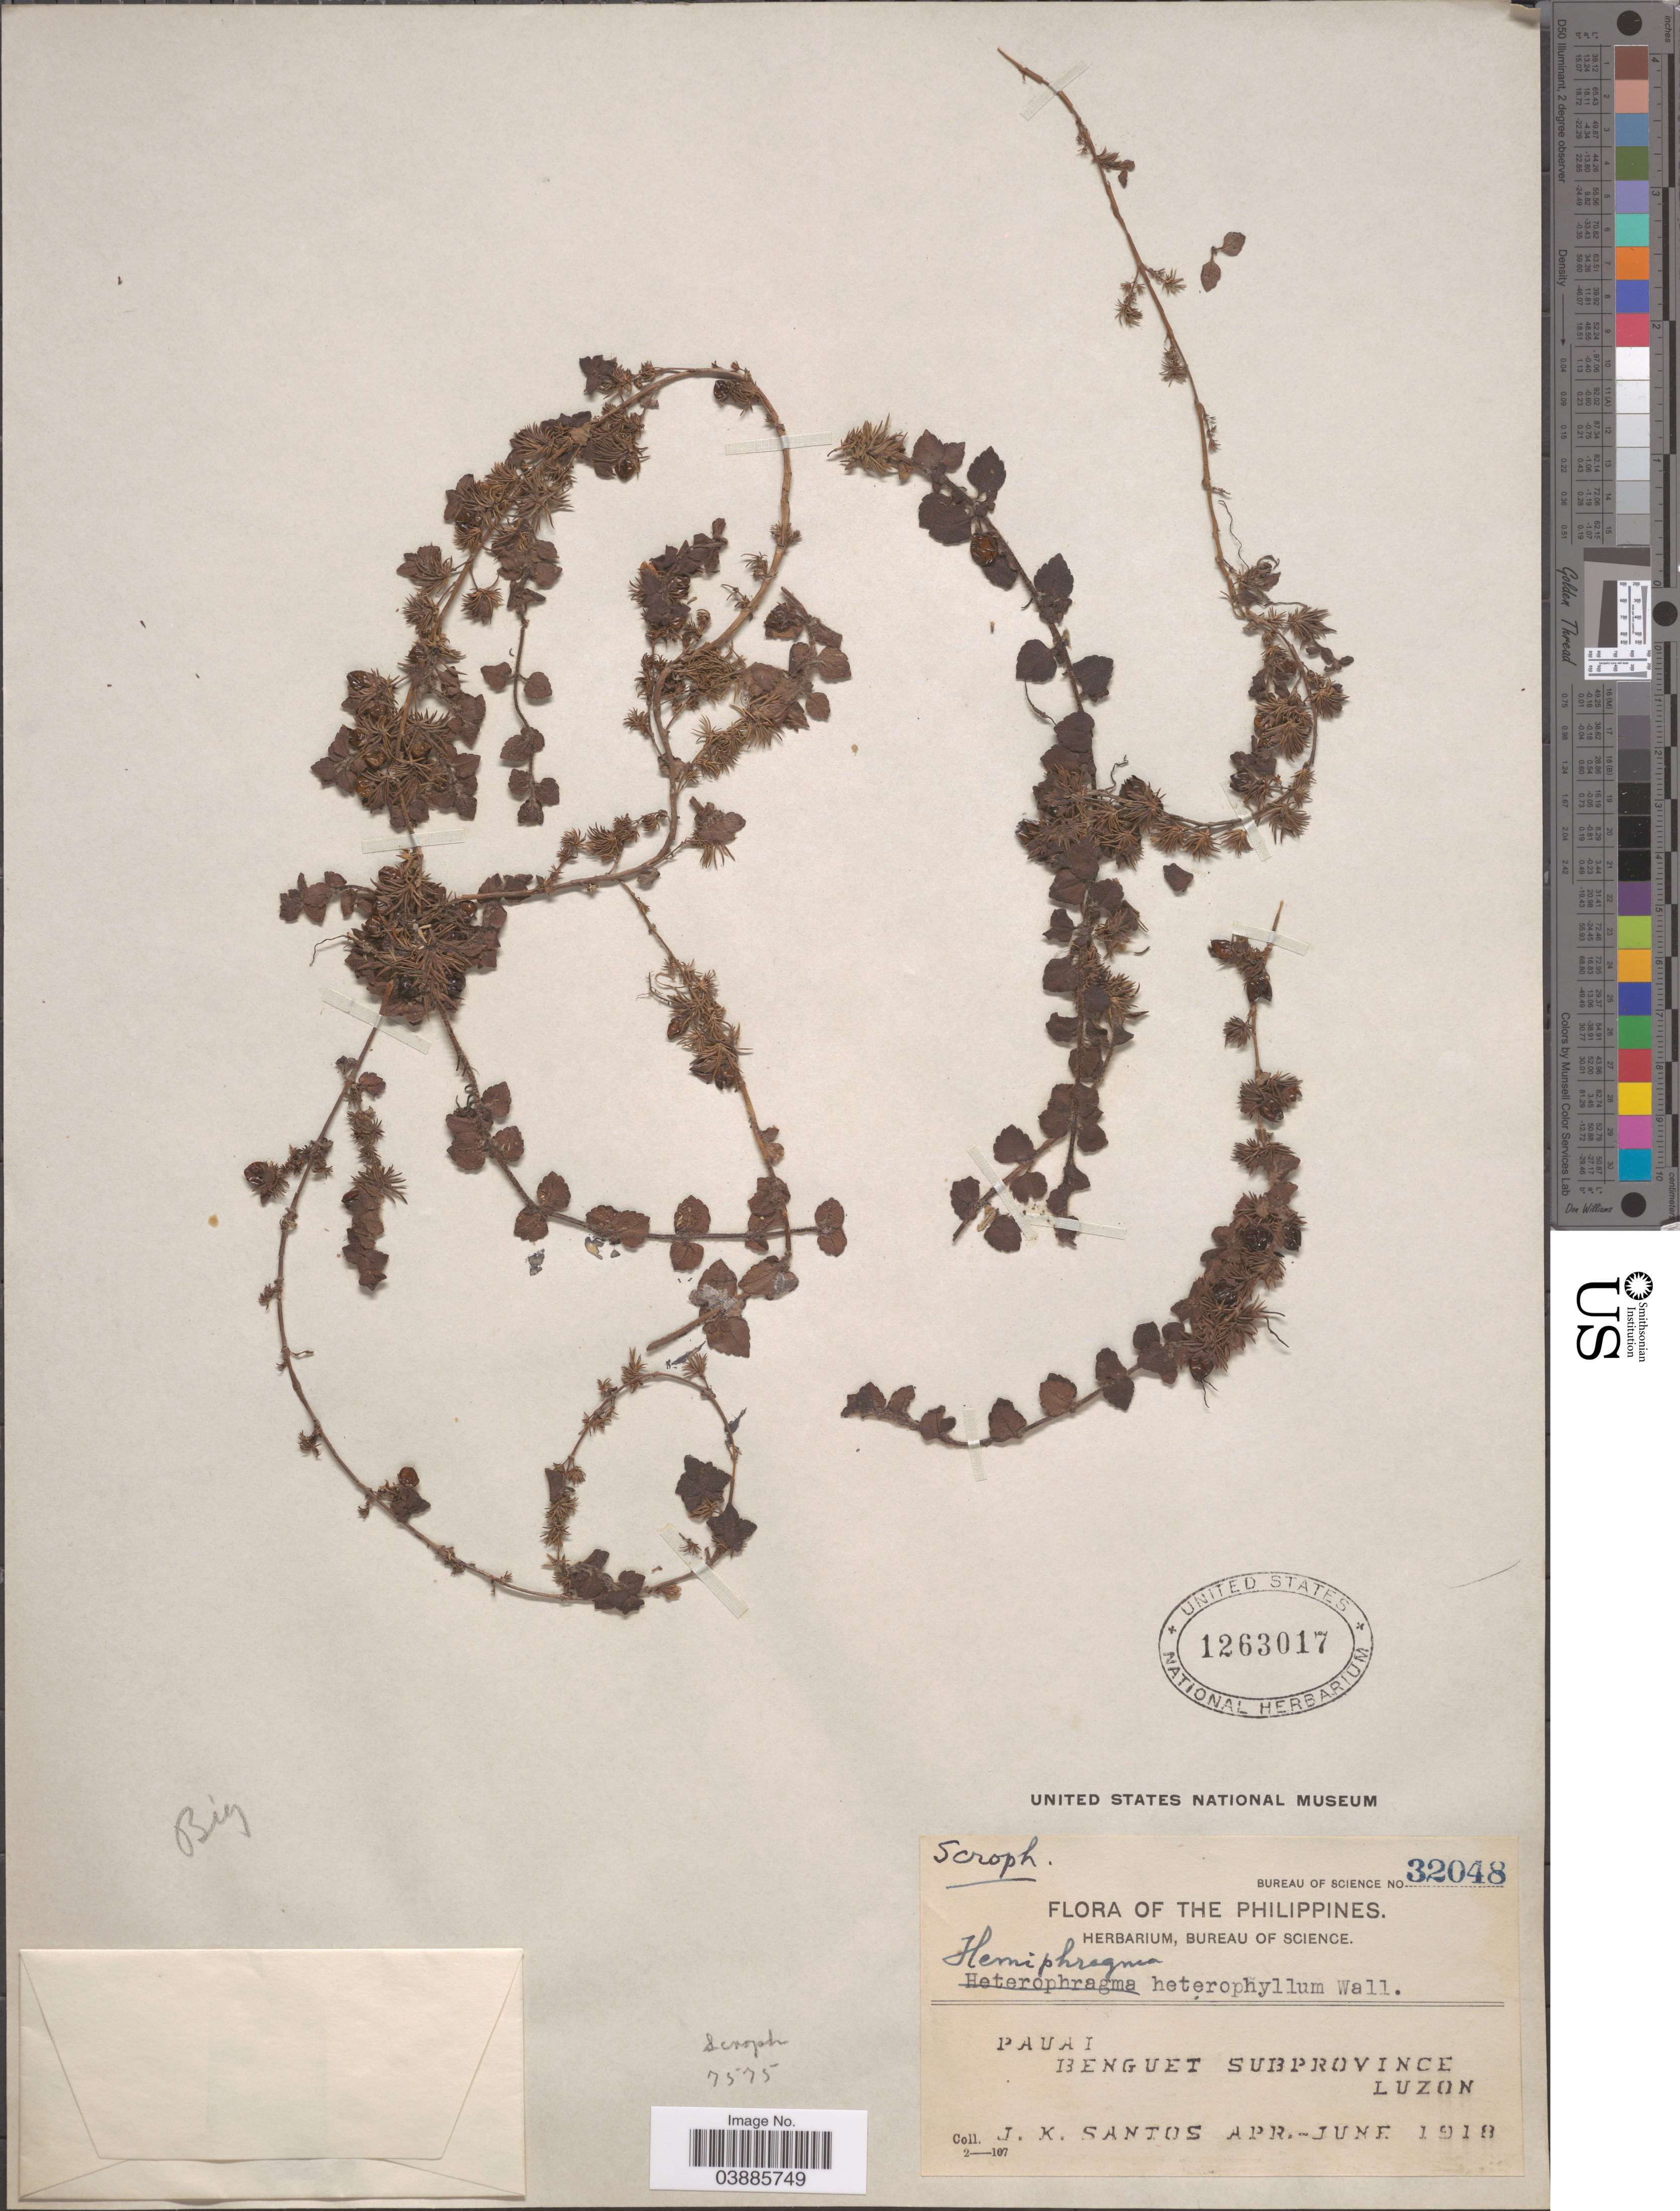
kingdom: Plantae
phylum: Tracheophyta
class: Magnoliopsida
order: Lamiales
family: Plantaginaceae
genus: Hemiphragma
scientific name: Hemiphragma heterophyllum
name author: Wall.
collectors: J. K. Santos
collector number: Bureau of Science 32048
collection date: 1918-04/1918-06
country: Philippines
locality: Pauai. Benguet Subrpovince. Luzon.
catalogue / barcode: US 1263017